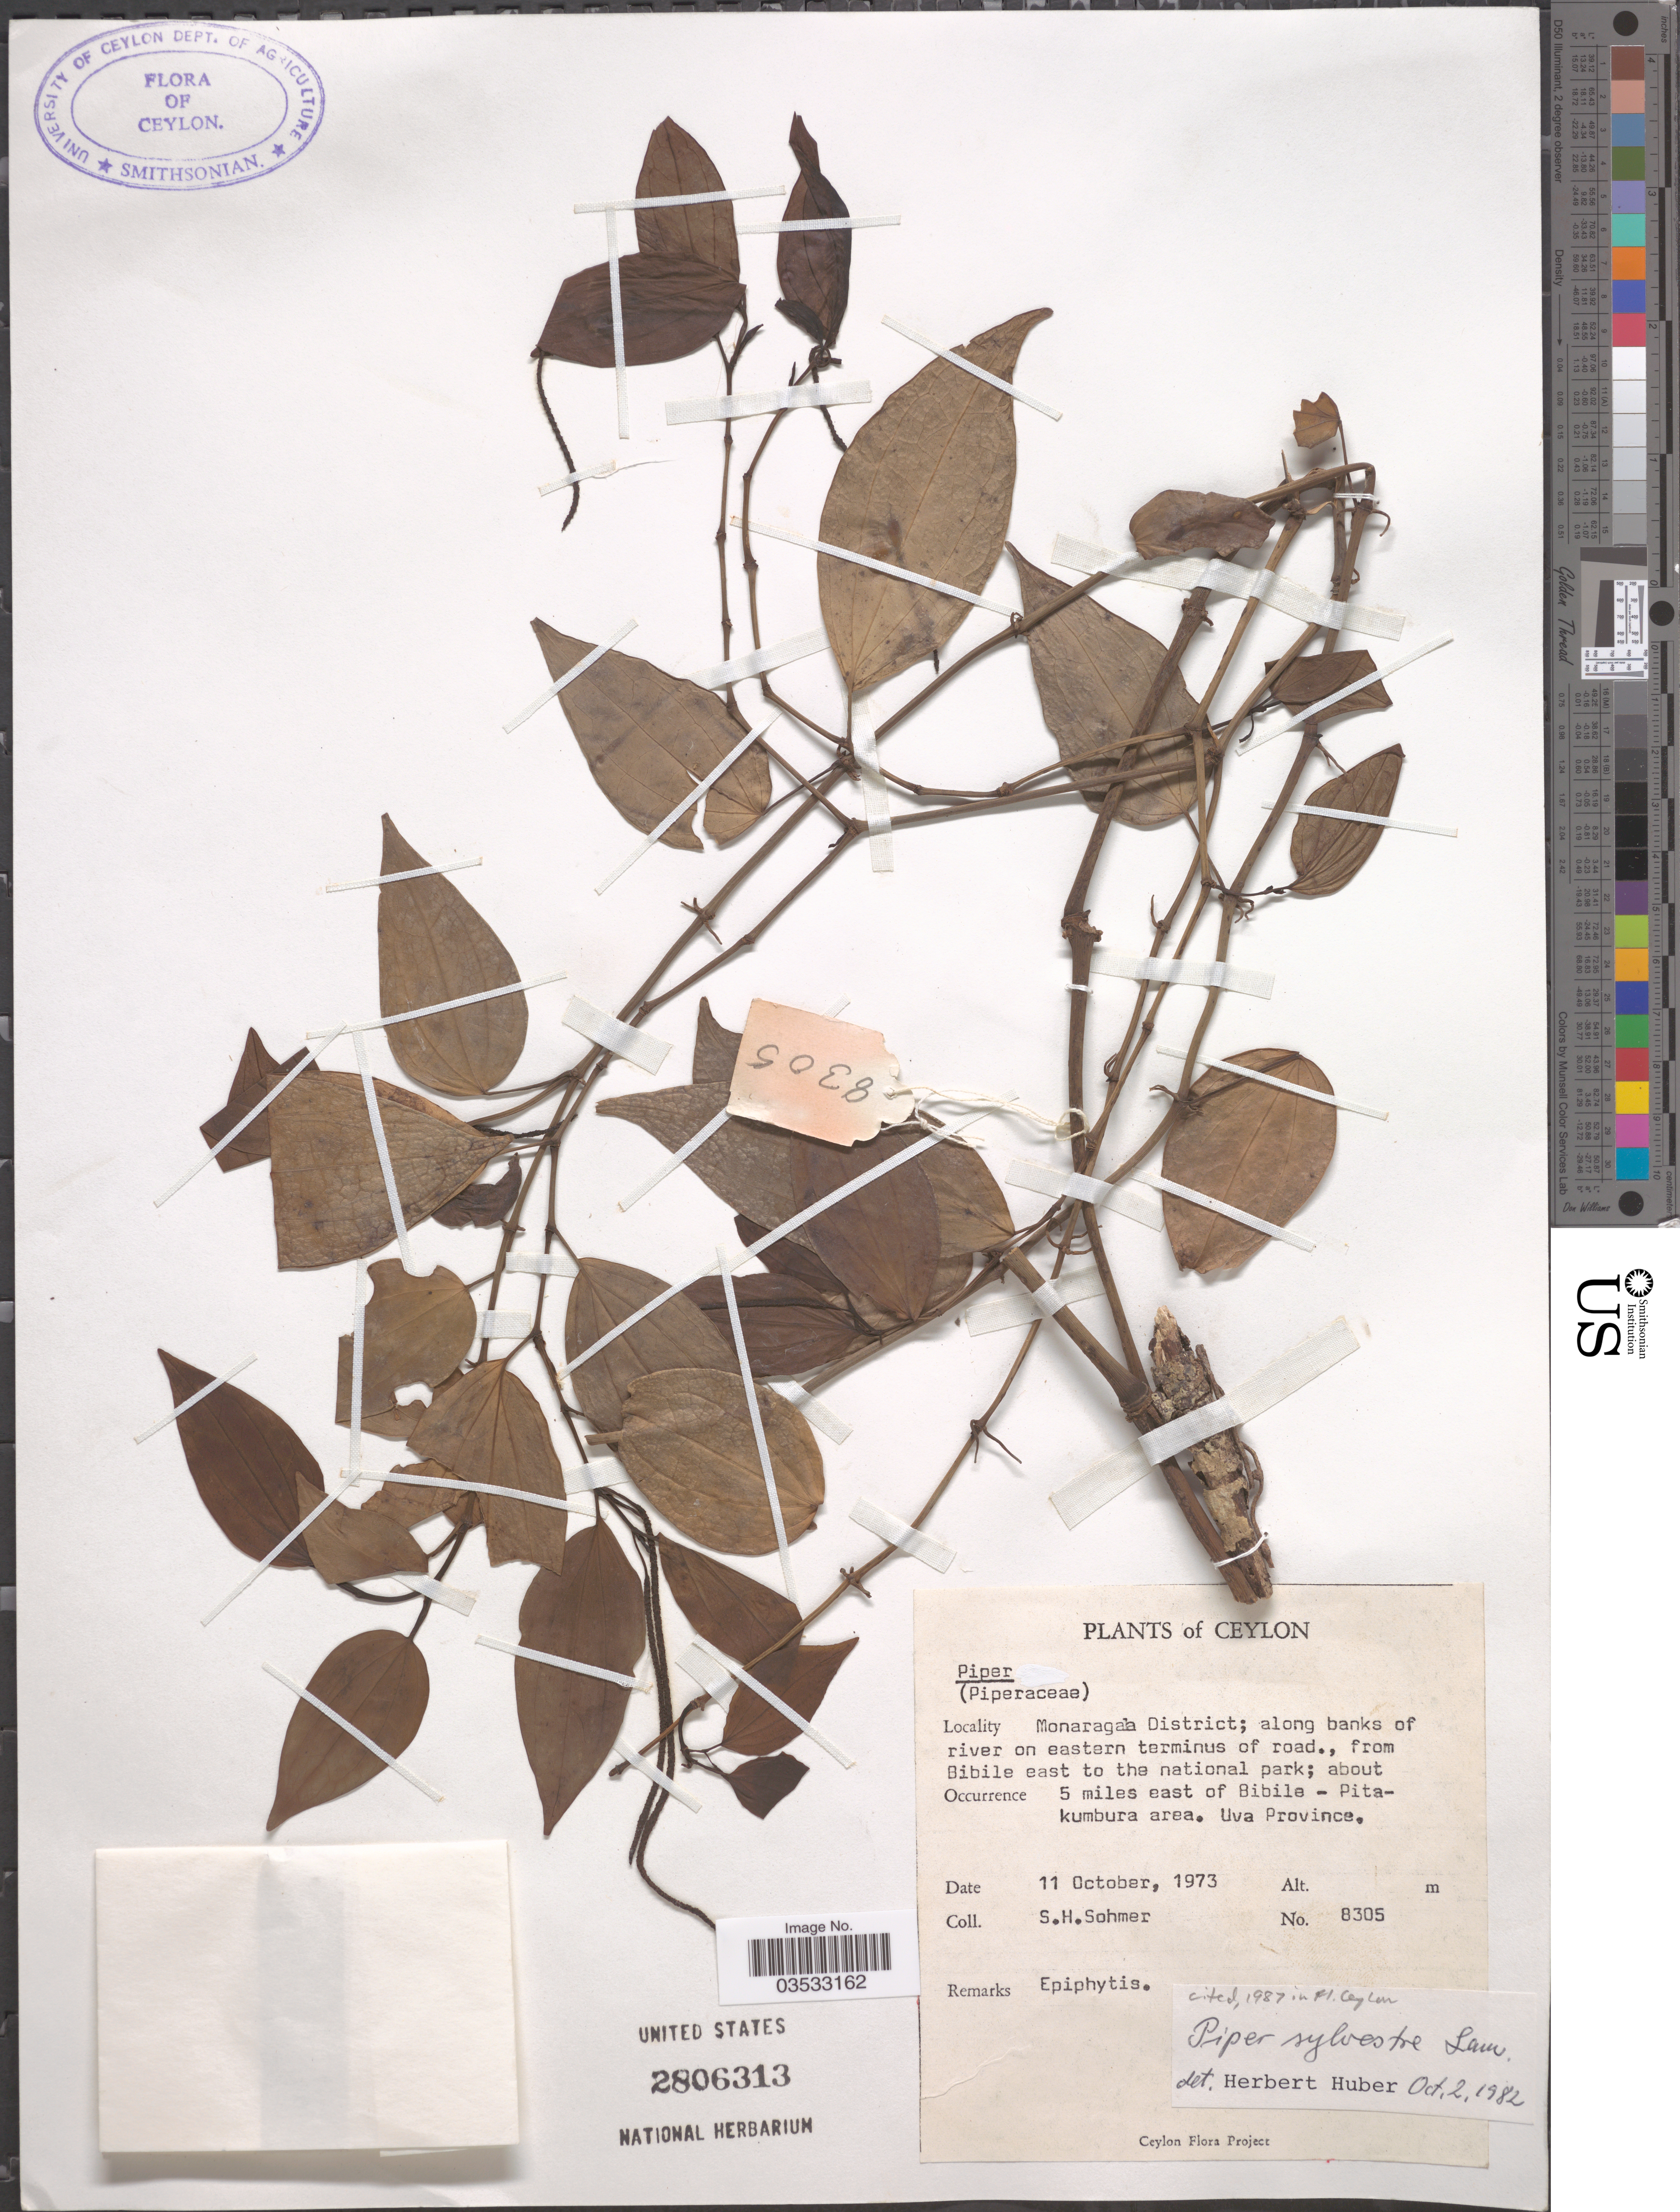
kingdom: Plantae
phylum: Tracheophyta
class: Magnoliopsida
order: Piperales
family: Piperaceae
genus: Piper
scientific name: Piper sylvestre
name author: Lour.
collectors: S. H. Sohmer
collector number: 8305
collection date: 1973-10-11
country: Sri Lanka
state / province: Uva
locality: Ceylon. Monaragala District; along banks of river on eastern terminus of road., from Bibile east to the national park; about 5 miles east of Bibile - Pita - kumbura area.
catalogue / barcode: US 2806313